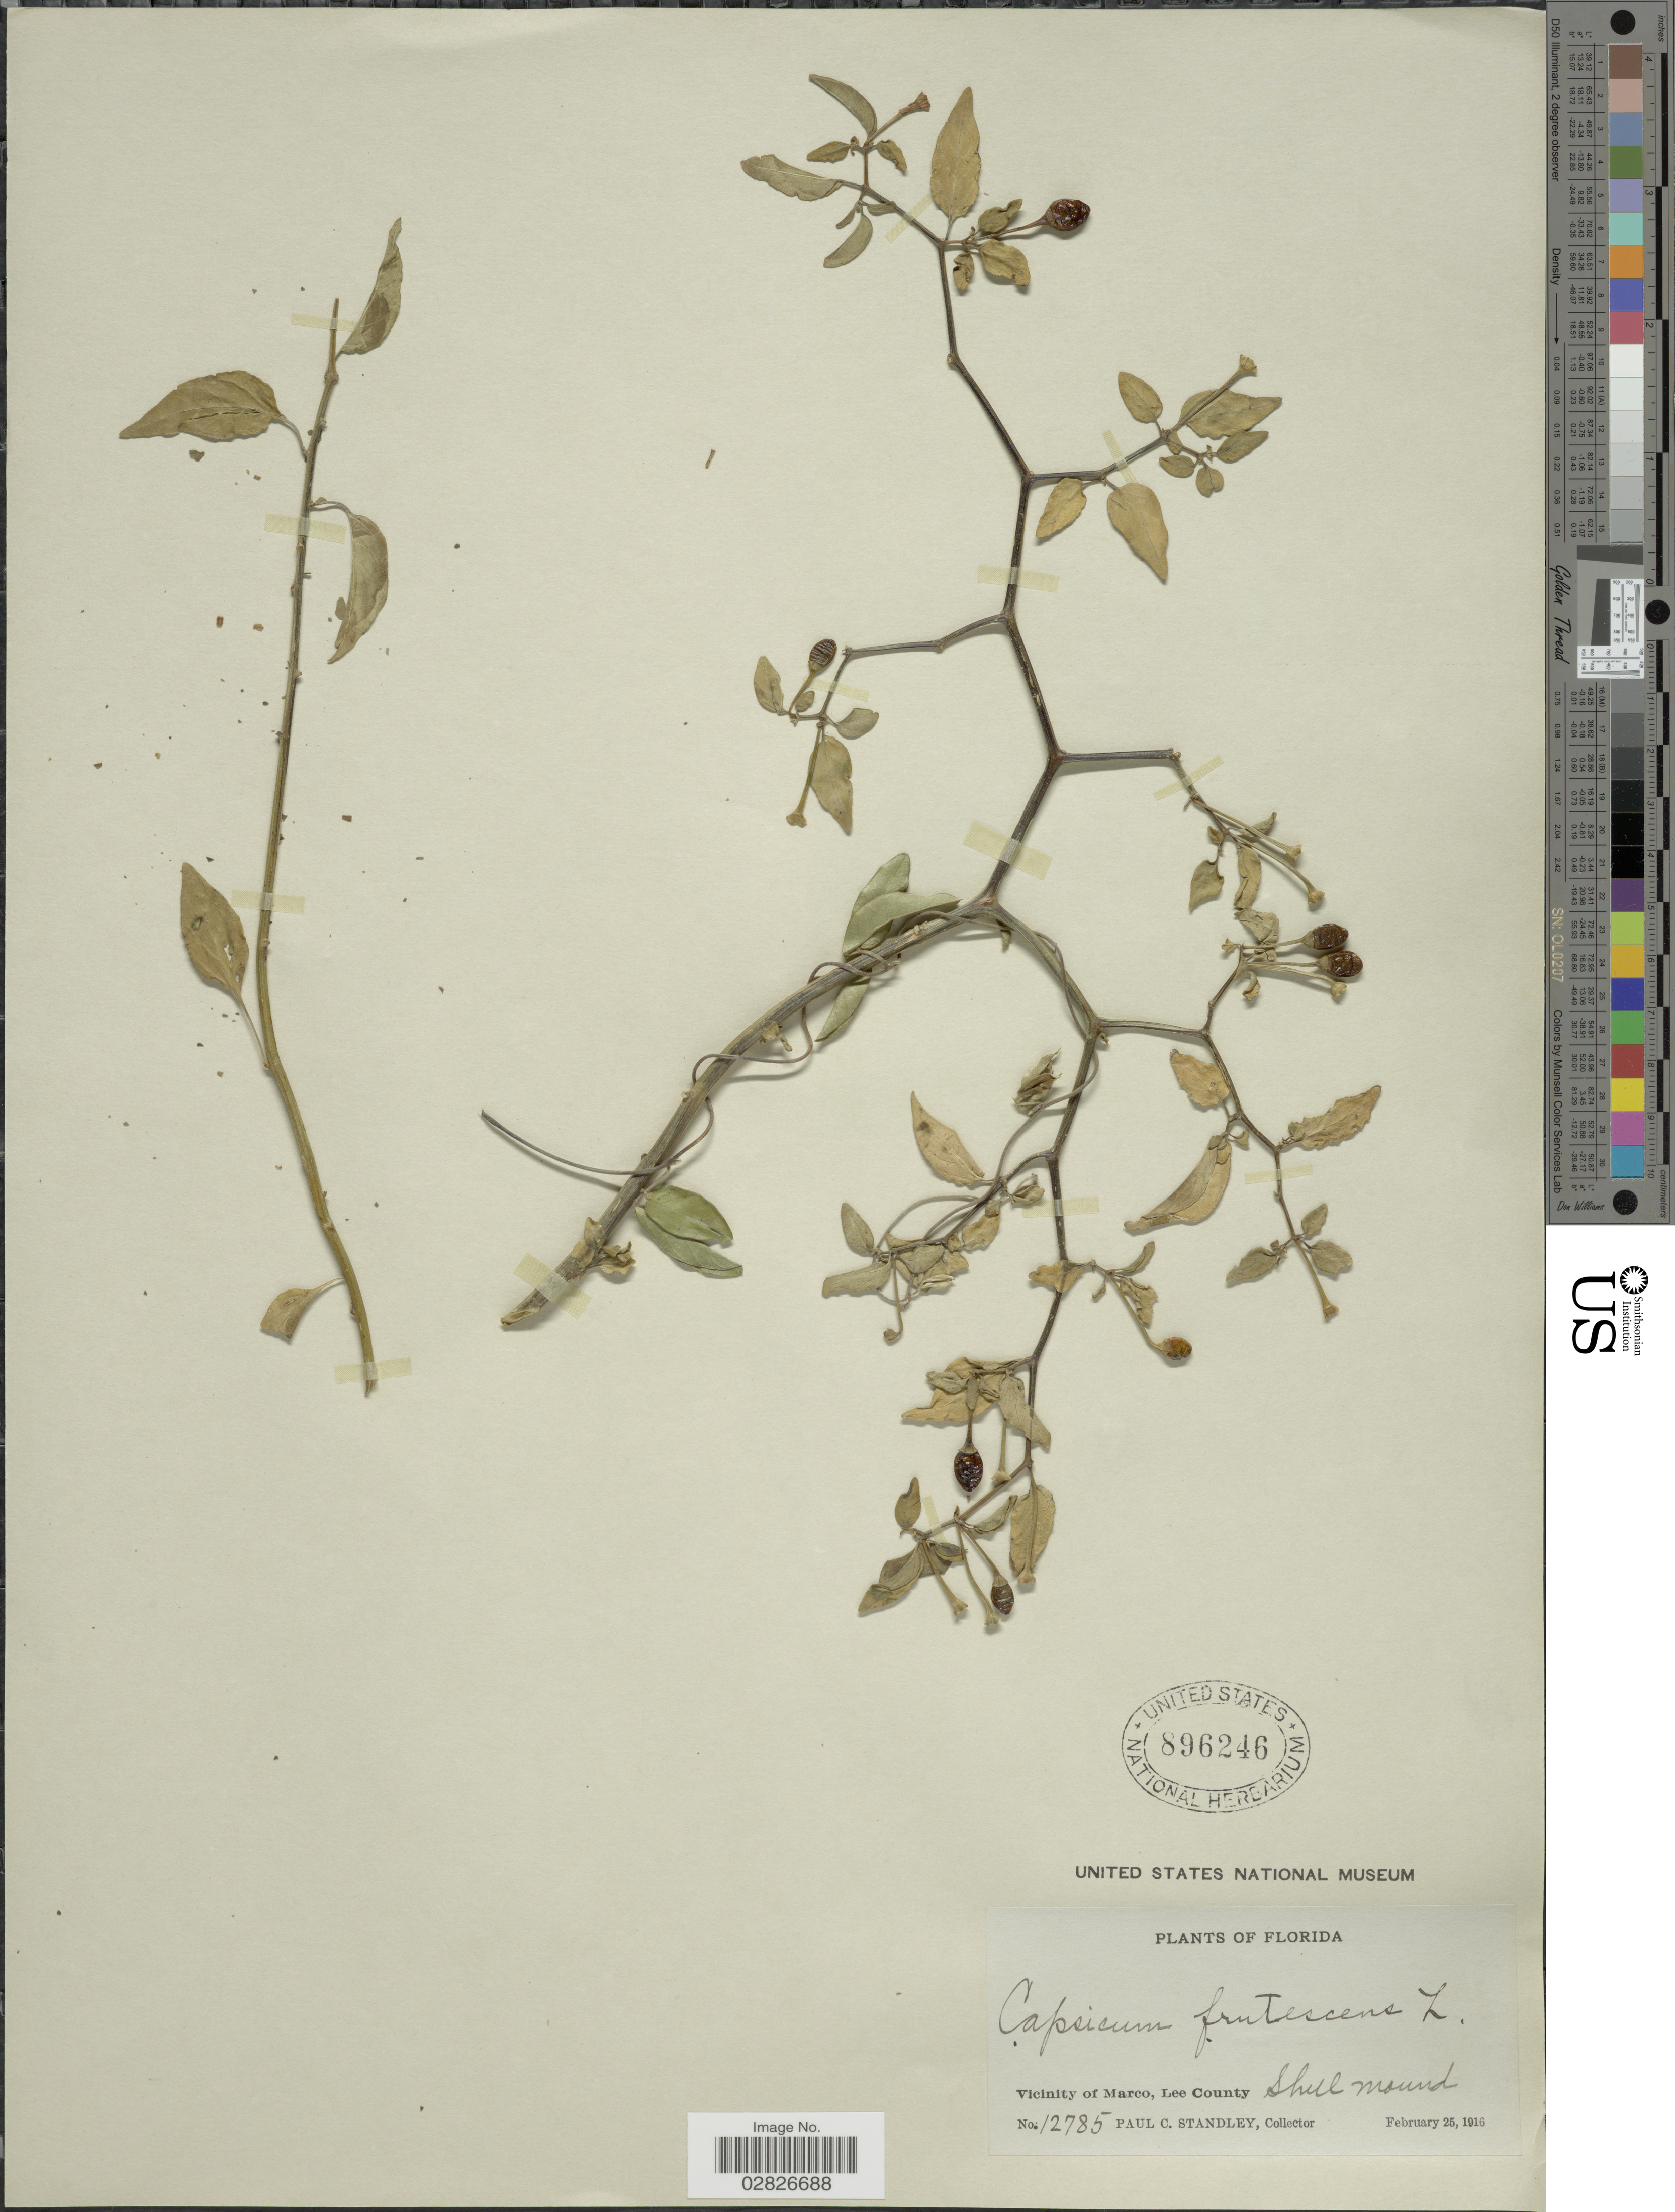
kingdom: Plantae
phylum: Tracheophyta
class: Magnoliopsida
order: Solanales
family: Solanaceae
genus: Capsicum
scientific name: Capsicum frutescens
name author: L.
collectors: P. C. Standley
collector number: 12785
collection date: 1916-02-25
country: United States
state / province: Florida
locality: Vicinity of Marco, Lee County, Shell Mound.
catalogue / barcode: US 896246